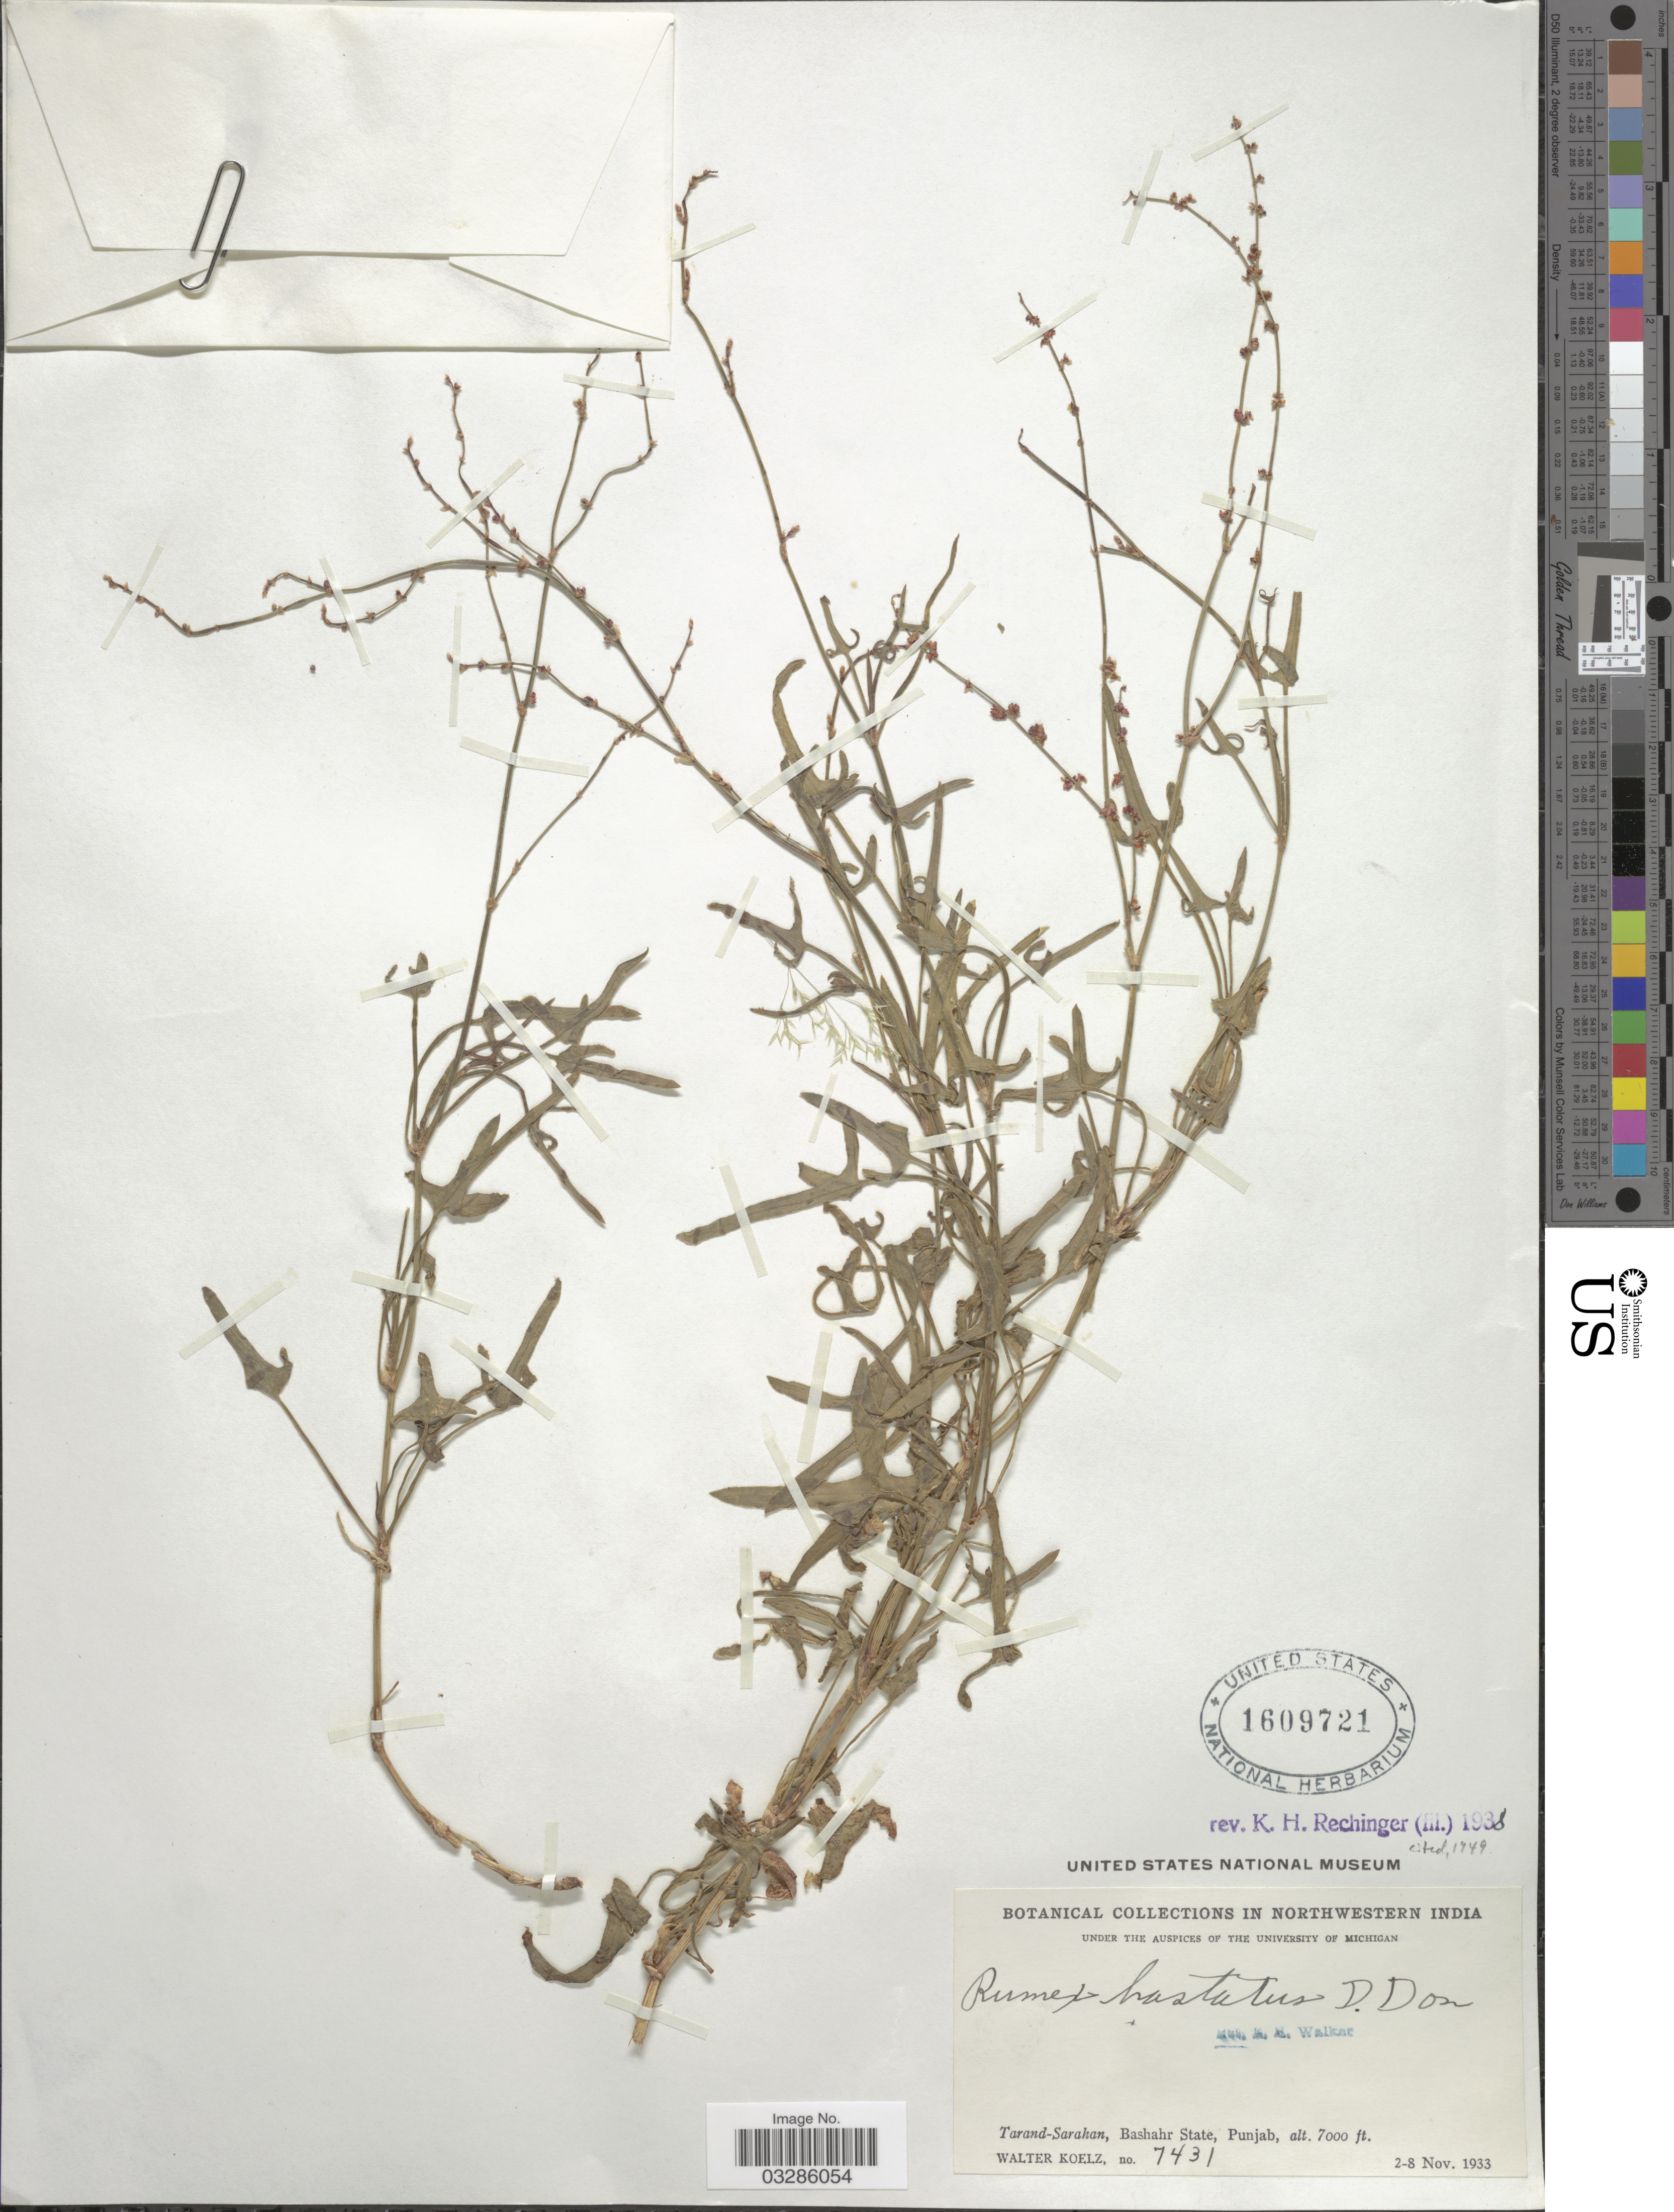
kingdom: Plantae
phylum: Tracheophyta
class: Magnoliopsida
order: Caryophyllales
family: Polygonaceae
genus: Rumex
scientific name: Rumex hastatus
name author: D. Don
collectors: W. N. Koelz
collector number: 7431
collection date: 1933-11-02/1933-11-08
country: India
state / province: Punjab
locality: Northwestern India, Tarand-Sarahan, Bashahr State.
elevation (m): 2134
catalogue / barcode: US 1609721